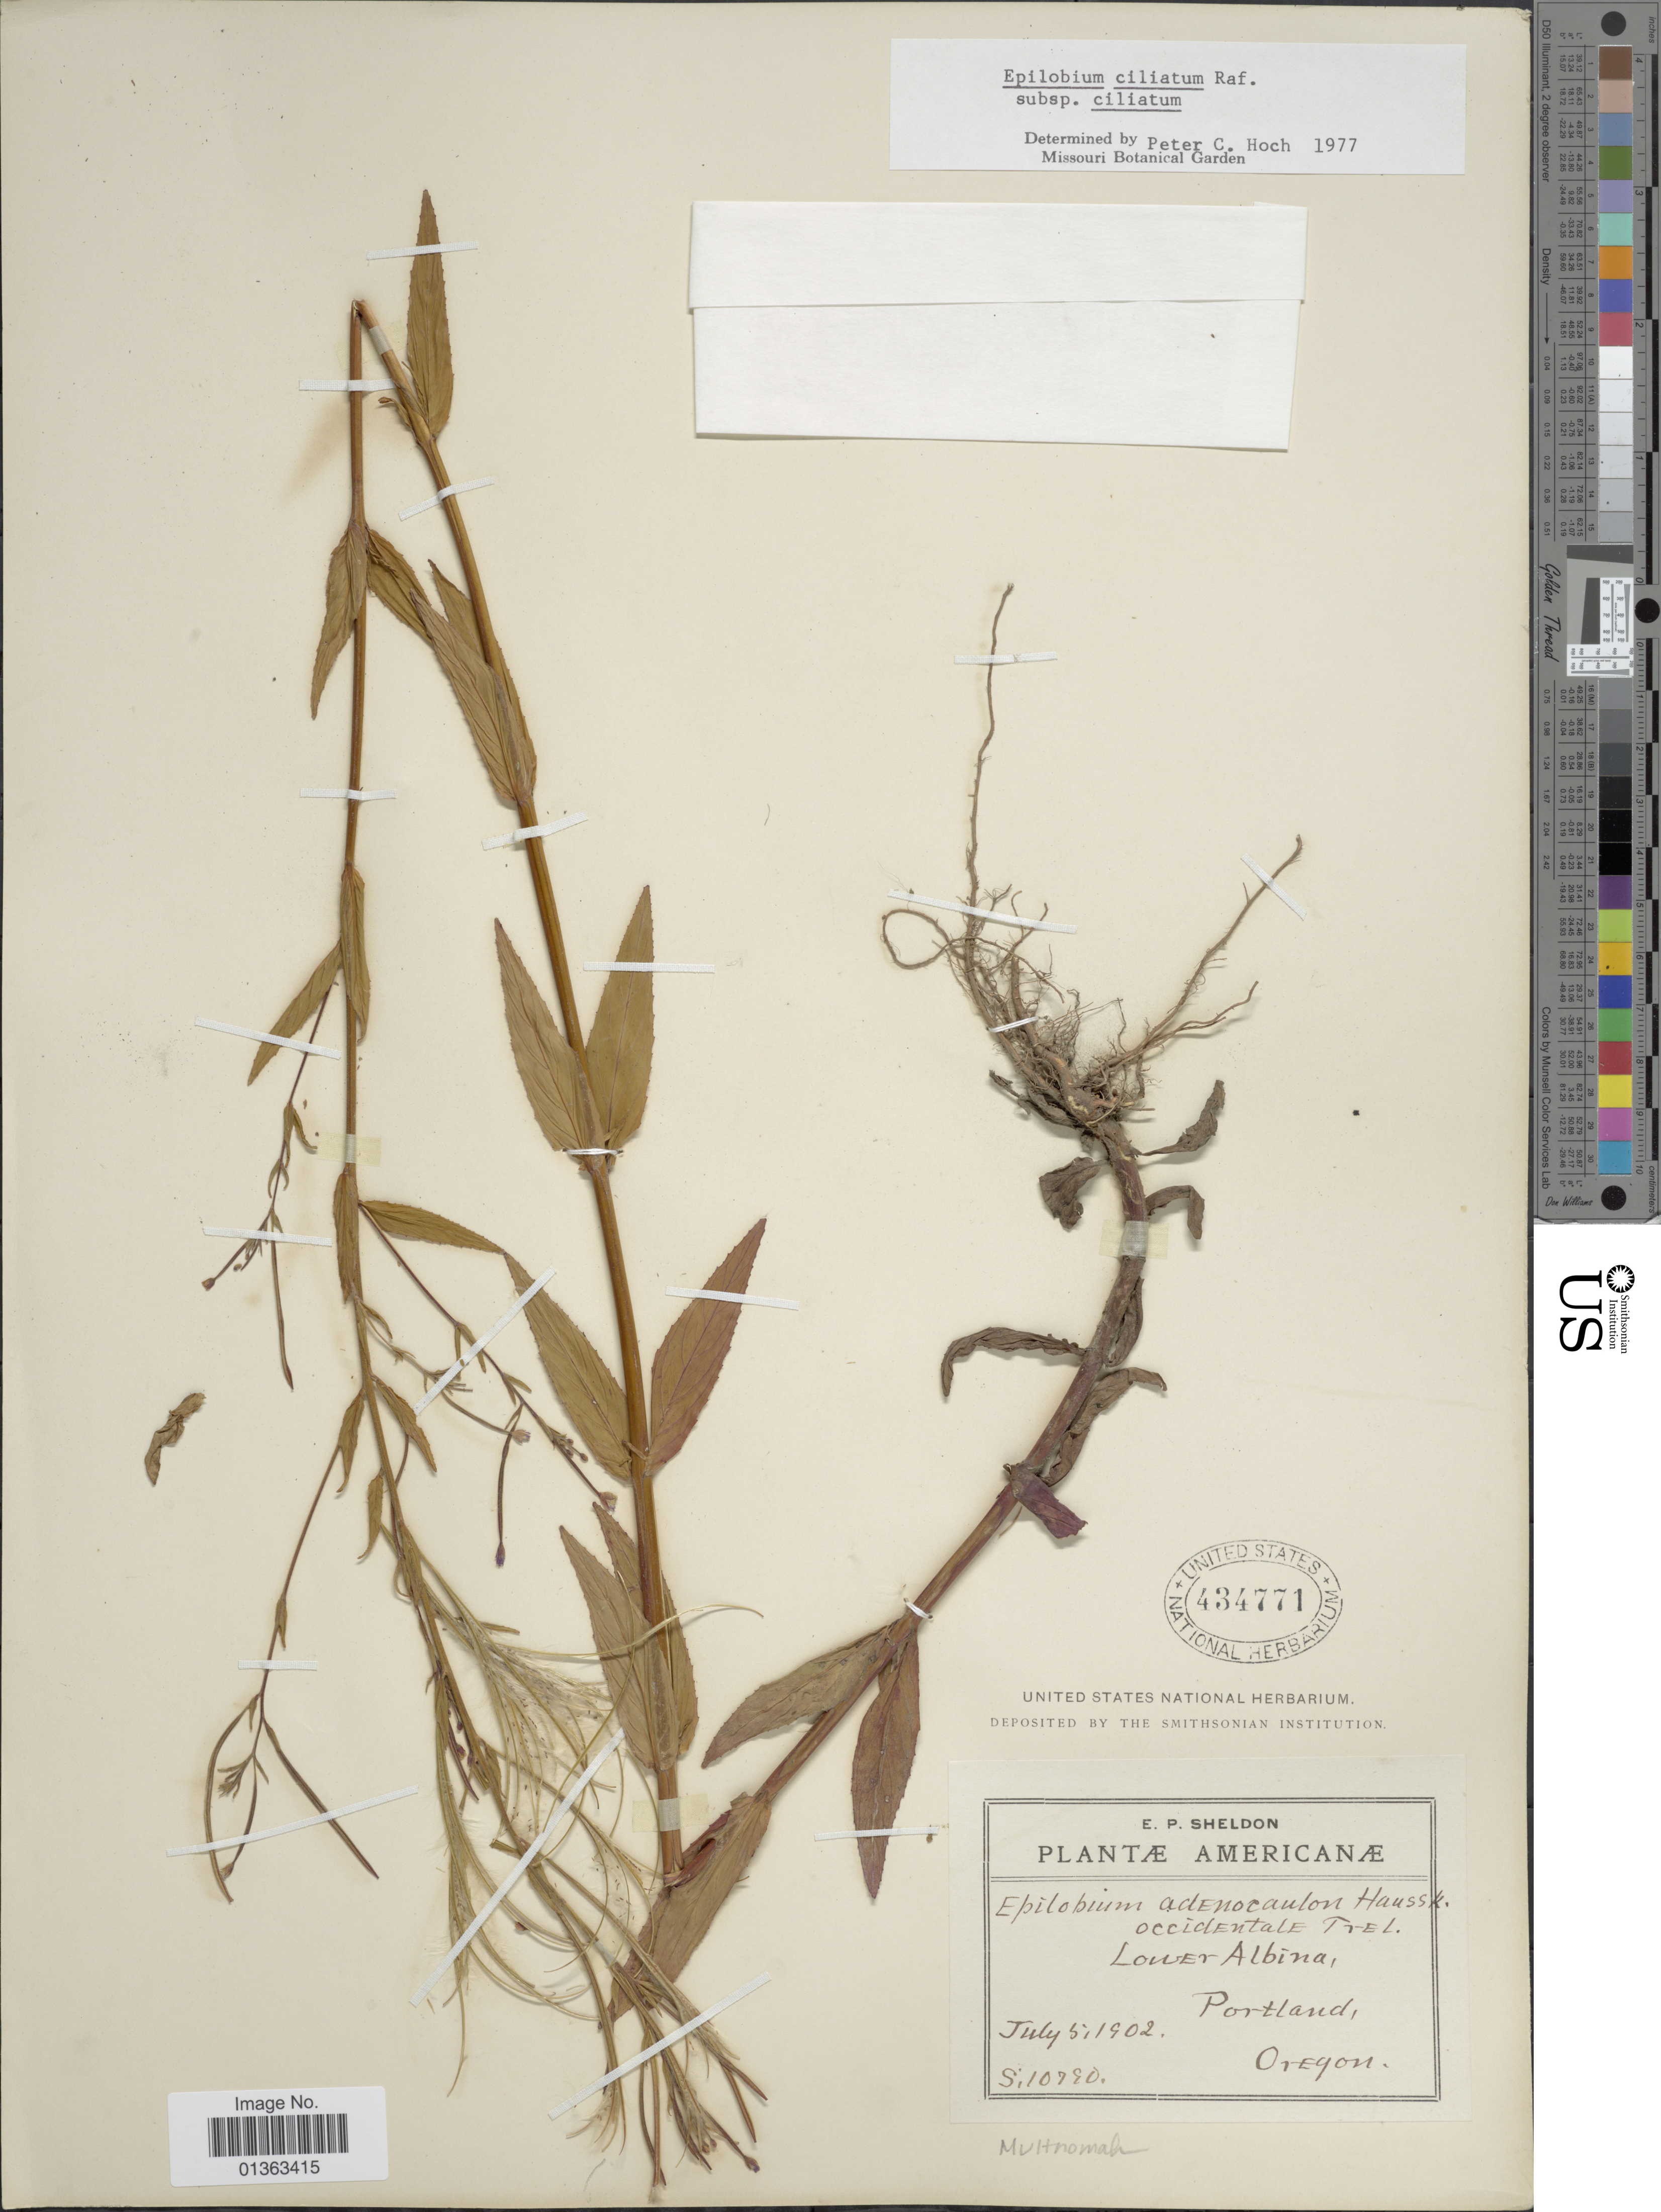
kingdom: Plantae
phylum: Tracheophyta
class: Magnoliopsida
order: Myrtales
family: Onagraceae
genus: Epilobium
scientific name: Epilobium ciliatum subsp. ciliatum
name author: Raf.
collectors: E. P. Sheldon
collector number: Si10790 *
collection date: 1902-07-05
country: United States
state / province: Oregon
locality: Lower Albina, Portland.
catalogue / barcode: US 434771